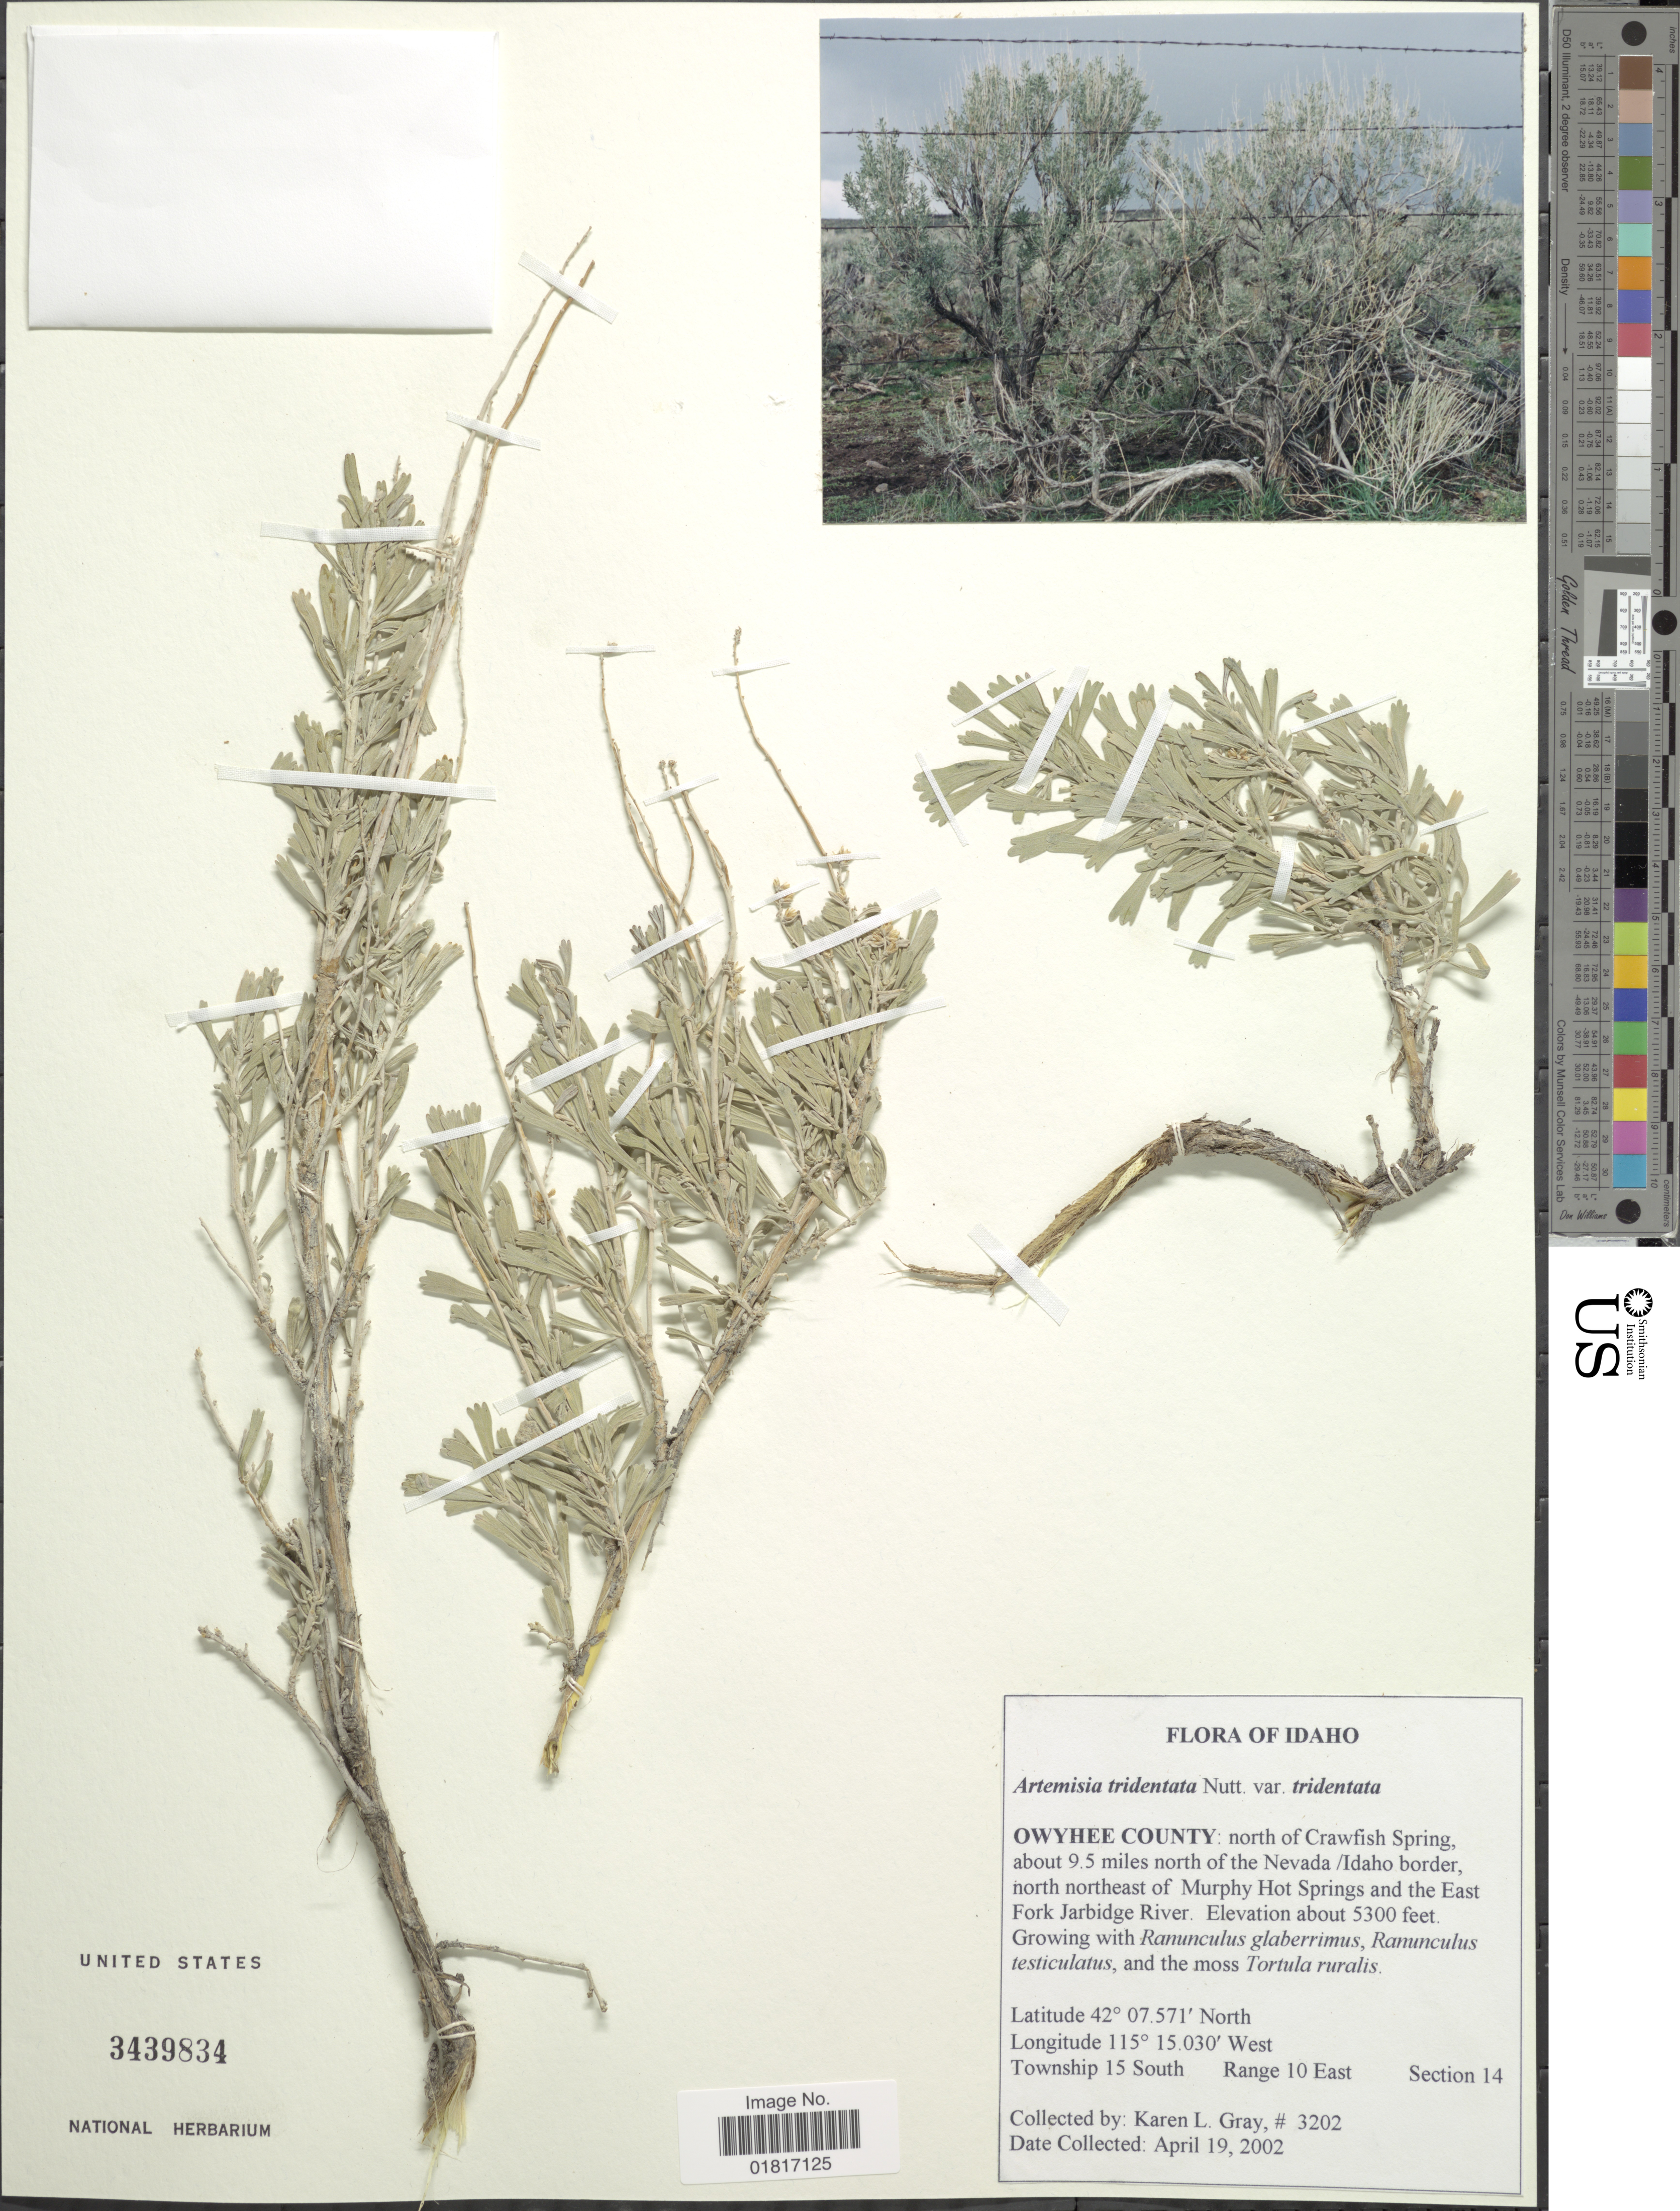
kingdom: Plantae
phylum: Tracheophyta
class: Magnoliopsida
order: Asterales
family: Asteraceae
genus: Artemisia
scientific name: Artemisia tridentata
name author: Nutt.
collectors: K. L. Gray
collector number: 3202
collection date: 2002-04-19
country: United States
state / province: Idaho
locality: Owyhee County: north of Crawfish Spring, about 9.5 miles north of the Nevada/Idaho border, north northeast of Murphy Hot Springs and the East Fork Jarbidge River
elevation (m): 1615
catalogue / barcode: US 3439834